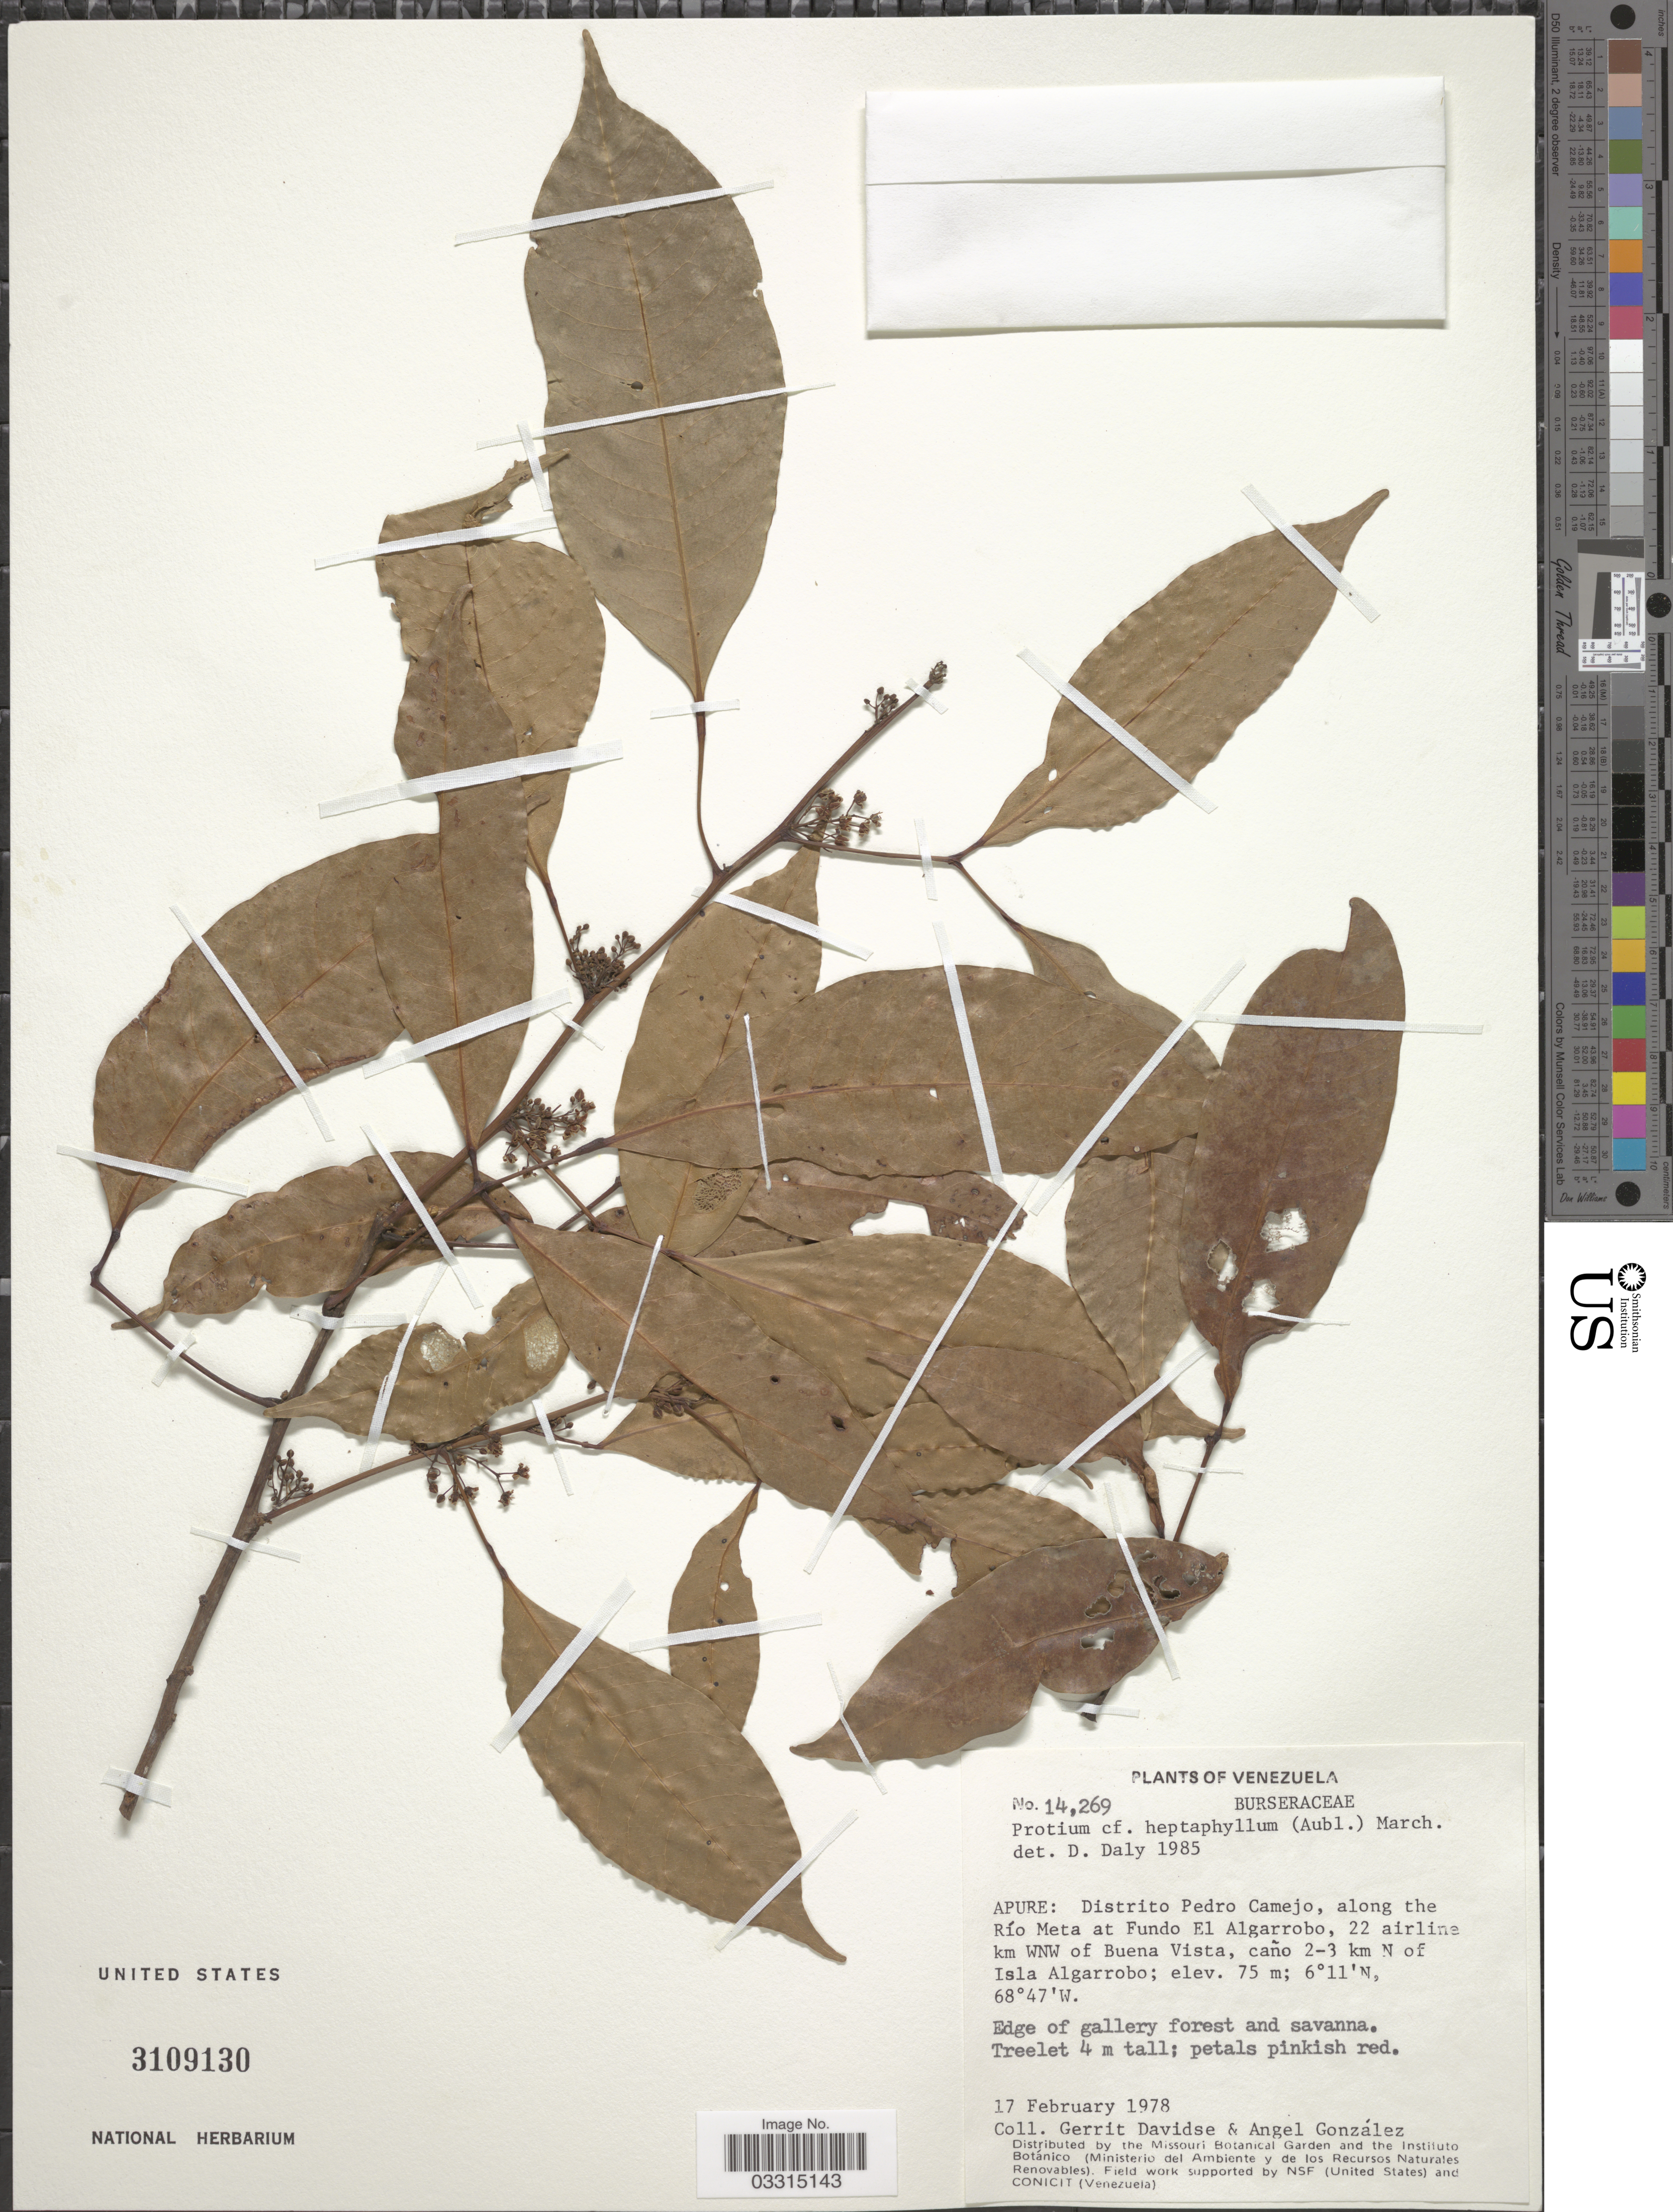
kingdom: Plantae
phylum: Tracheophyta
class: Magnoliopsida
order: Sapindales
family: Burseraceae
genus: Protium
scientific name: Protium heptaphyllum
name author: (Aubl.) Marchand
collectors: G. Davidse & A. C. González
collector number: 14269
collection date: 1978-02-17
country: Venezuela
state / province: Apure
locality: Distrito Pedro Camejo, along the Río Meta at Fundo El Algarrobo, 22 airline km WNW of Buena Vista, caño 2-3 km N of Isla Algarrobo.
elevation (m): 75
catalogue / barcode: US 3109130